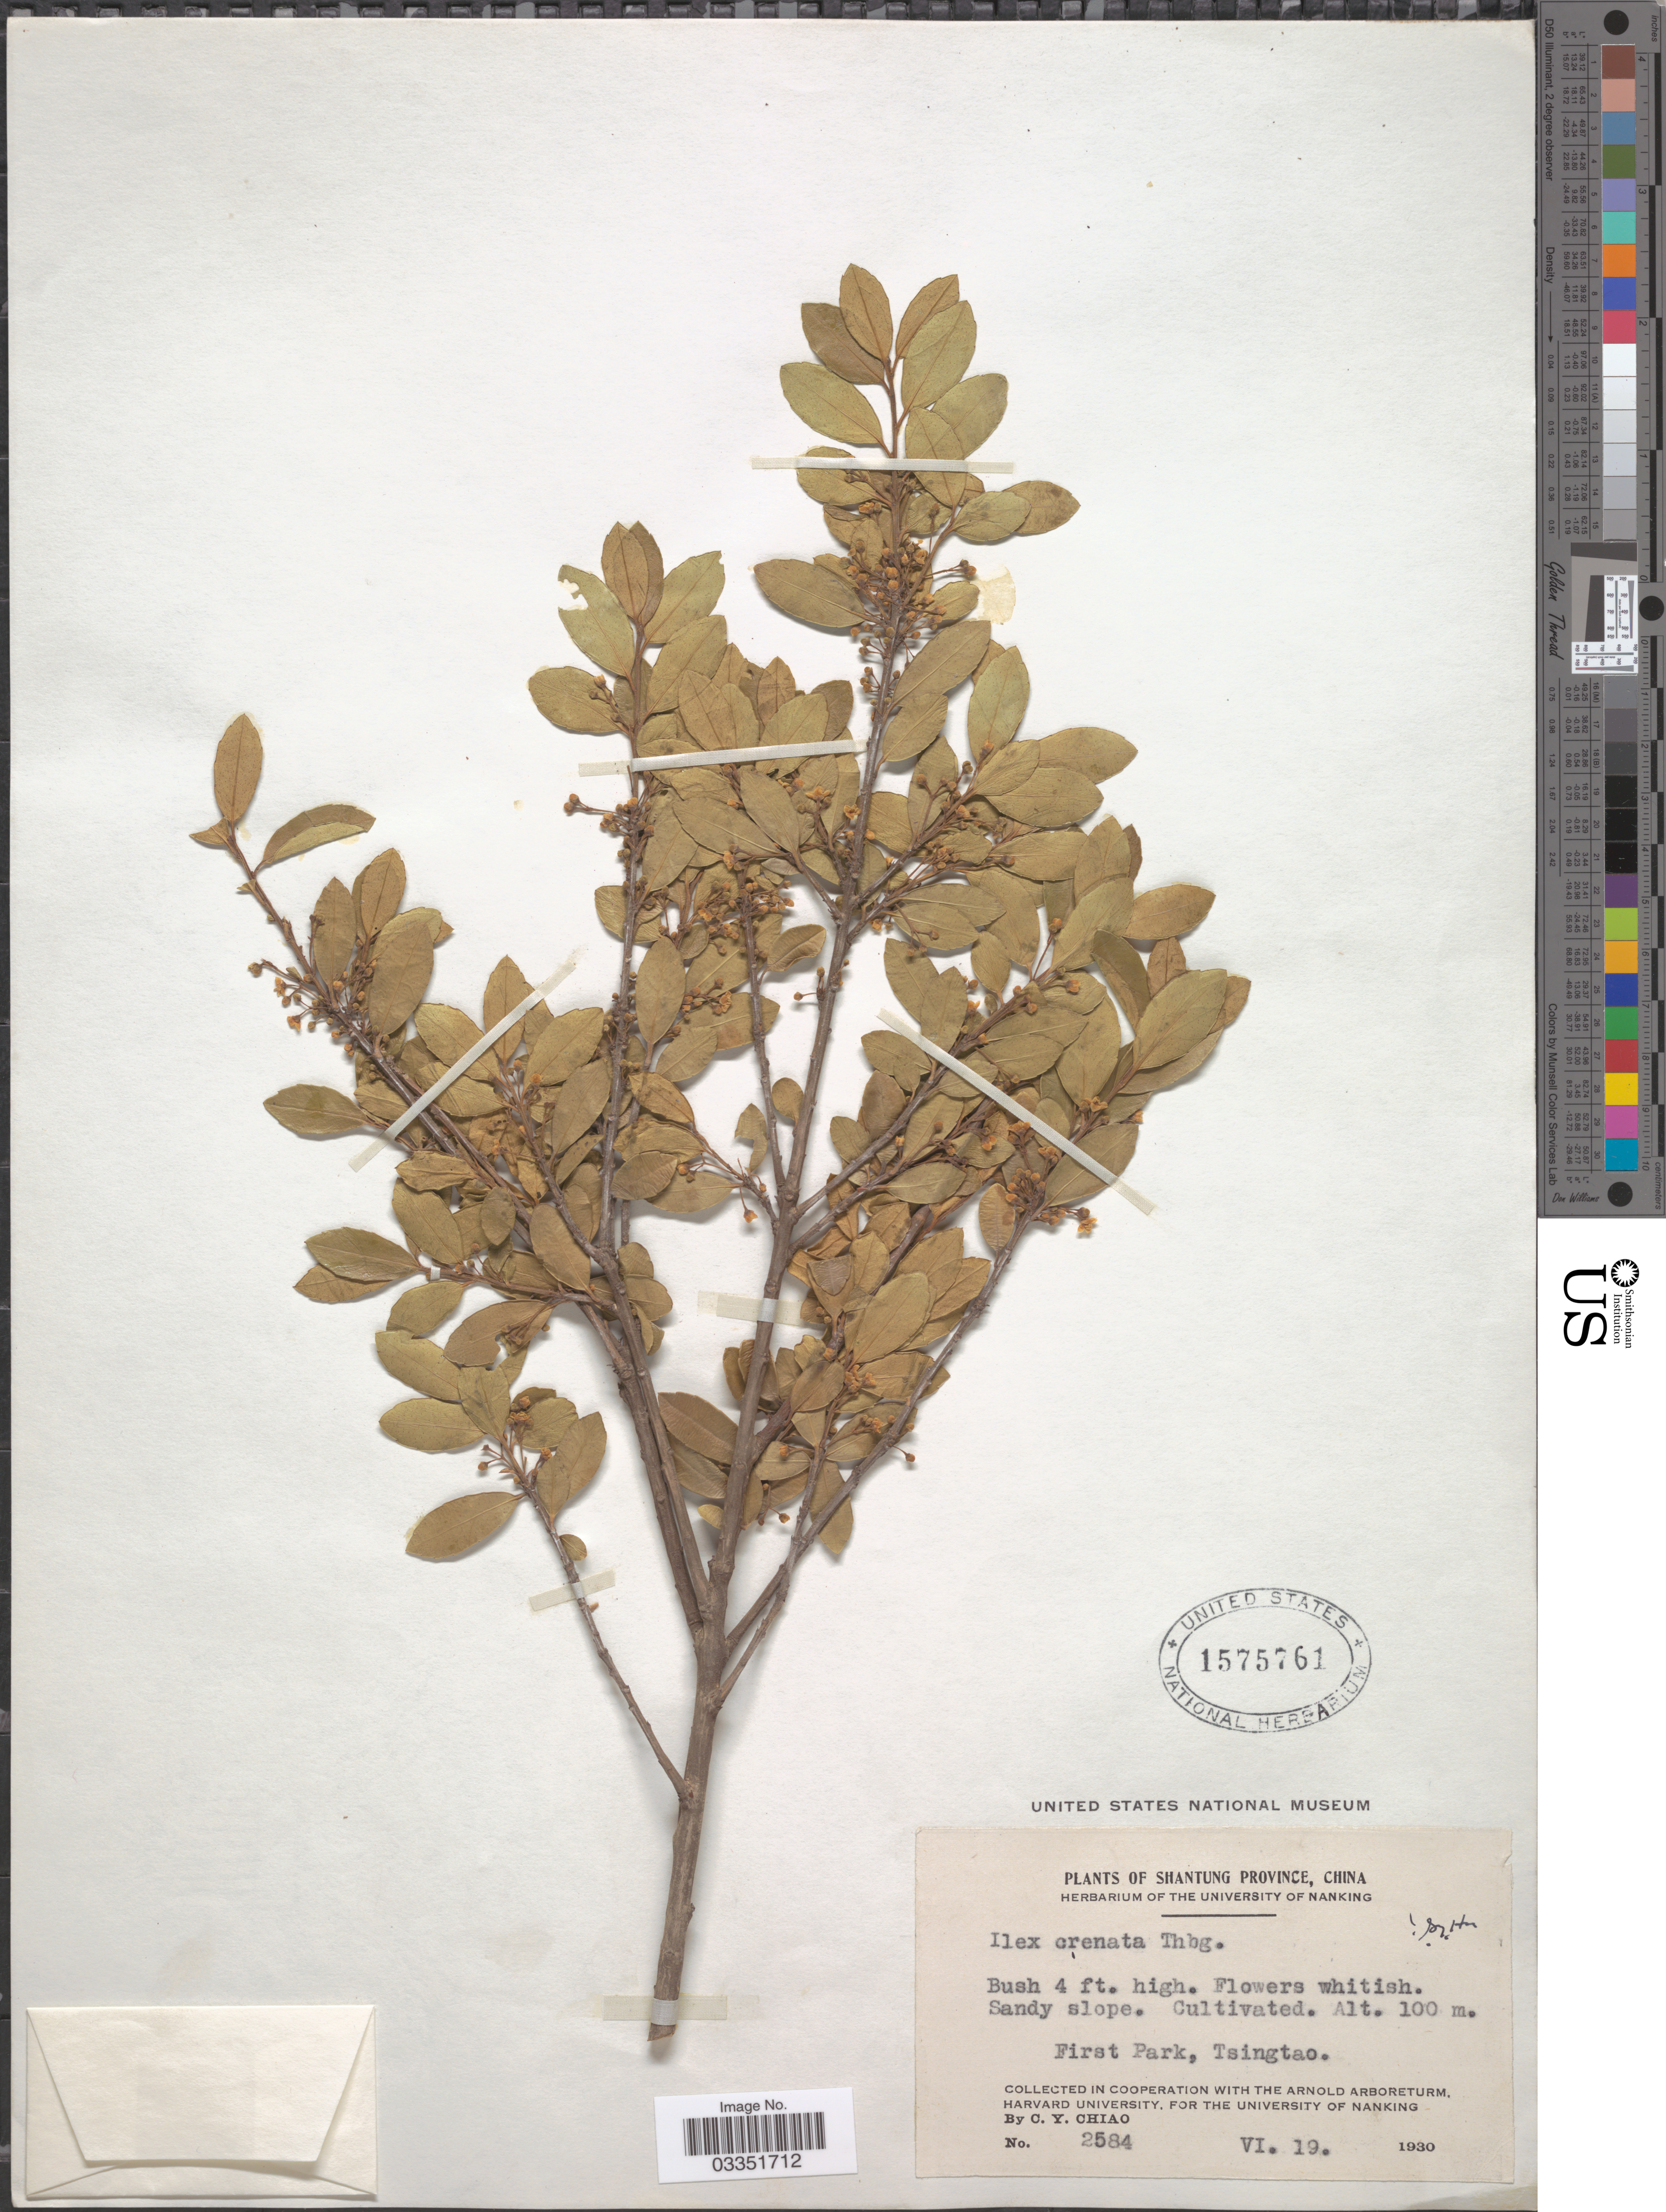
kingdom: Plantae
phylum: Tracheophyta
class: Magnoliopsida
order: Aquifoliales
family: Aquifoliaceae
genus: Ilex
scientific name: Ilex crenata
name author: Thunb.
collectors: C. Y. Chiao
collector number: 2584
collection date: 1930-06-19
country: China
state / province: Shandong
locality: Shantung Province. First Park, Tsingtao.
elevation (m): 100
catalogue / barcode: US 1575761